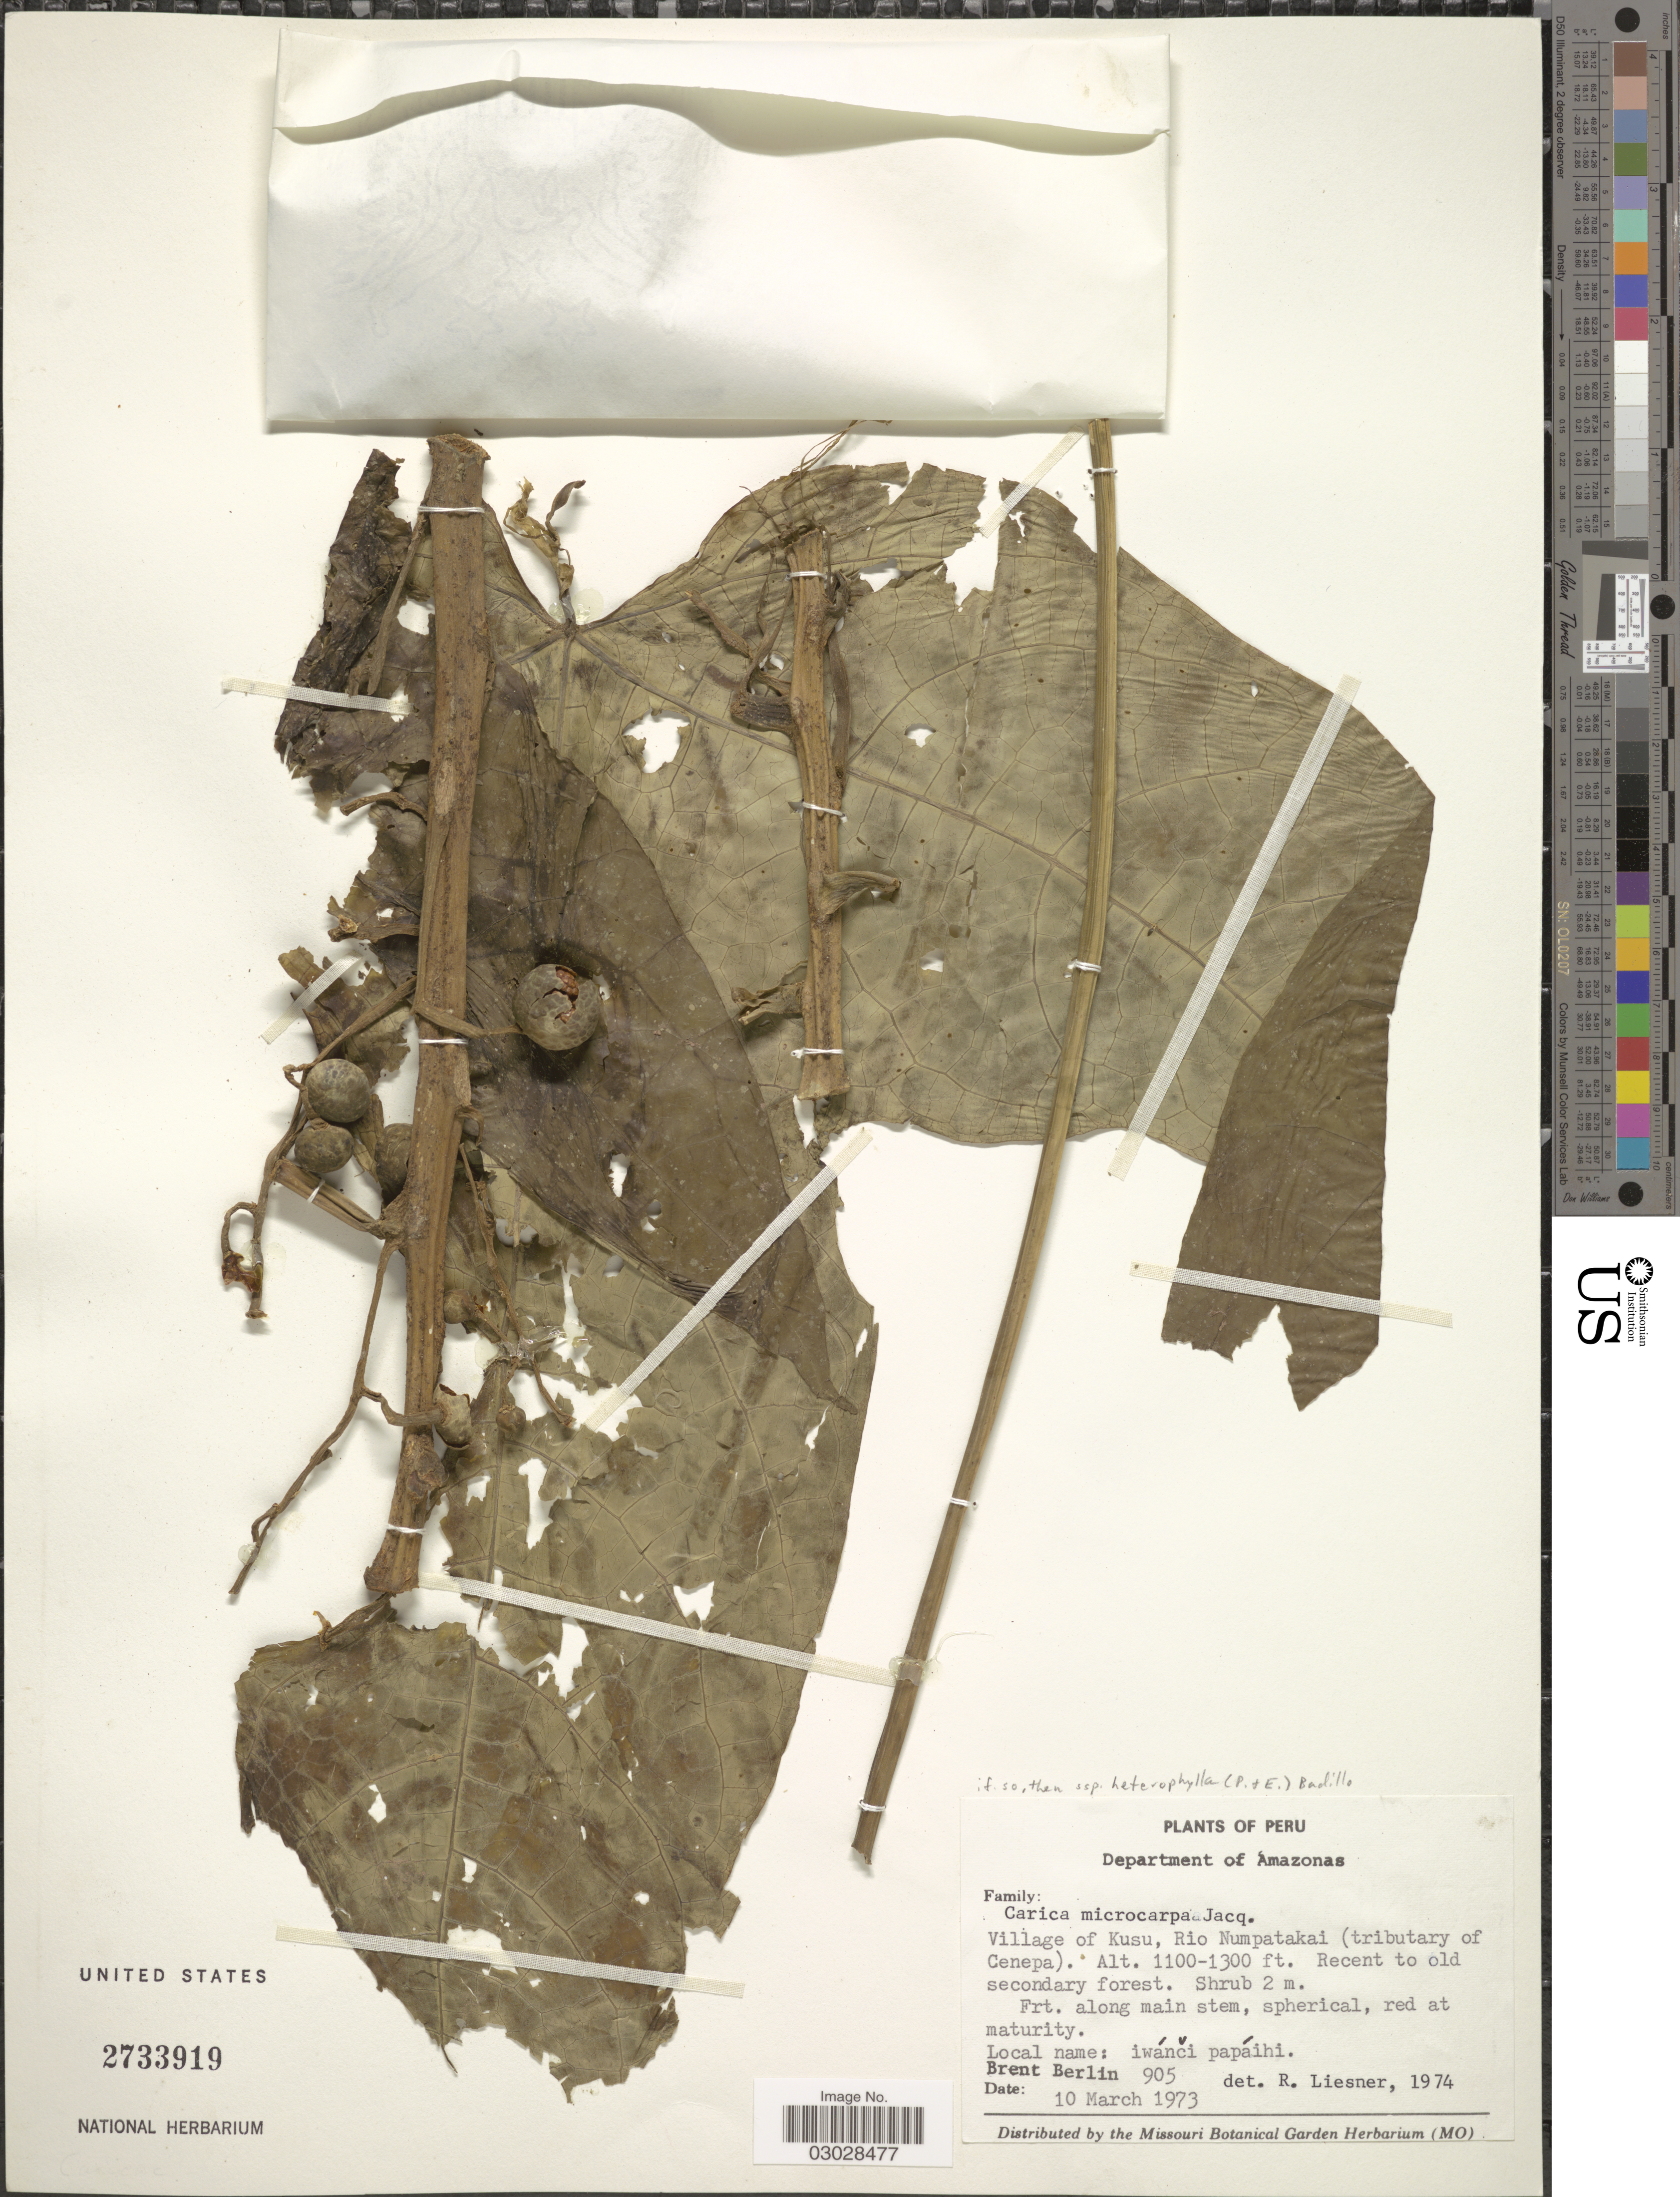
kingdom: Plantae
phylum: Tracheophyta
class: Magnoliopsida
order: Brassicales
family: Caricaceae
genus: Vasconcellea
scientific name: Vasconcellea microcarpa subsp. heterophylla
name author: (Poepp. & Endl.) V.M. Badillo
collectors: B. Berlin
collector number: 905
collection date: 1973-03-10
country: Peru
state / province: Amazonas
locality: Village of Kusu, Rio Numpatakai (tributary of Cenepa).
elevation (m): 335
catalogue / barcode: US 2733919